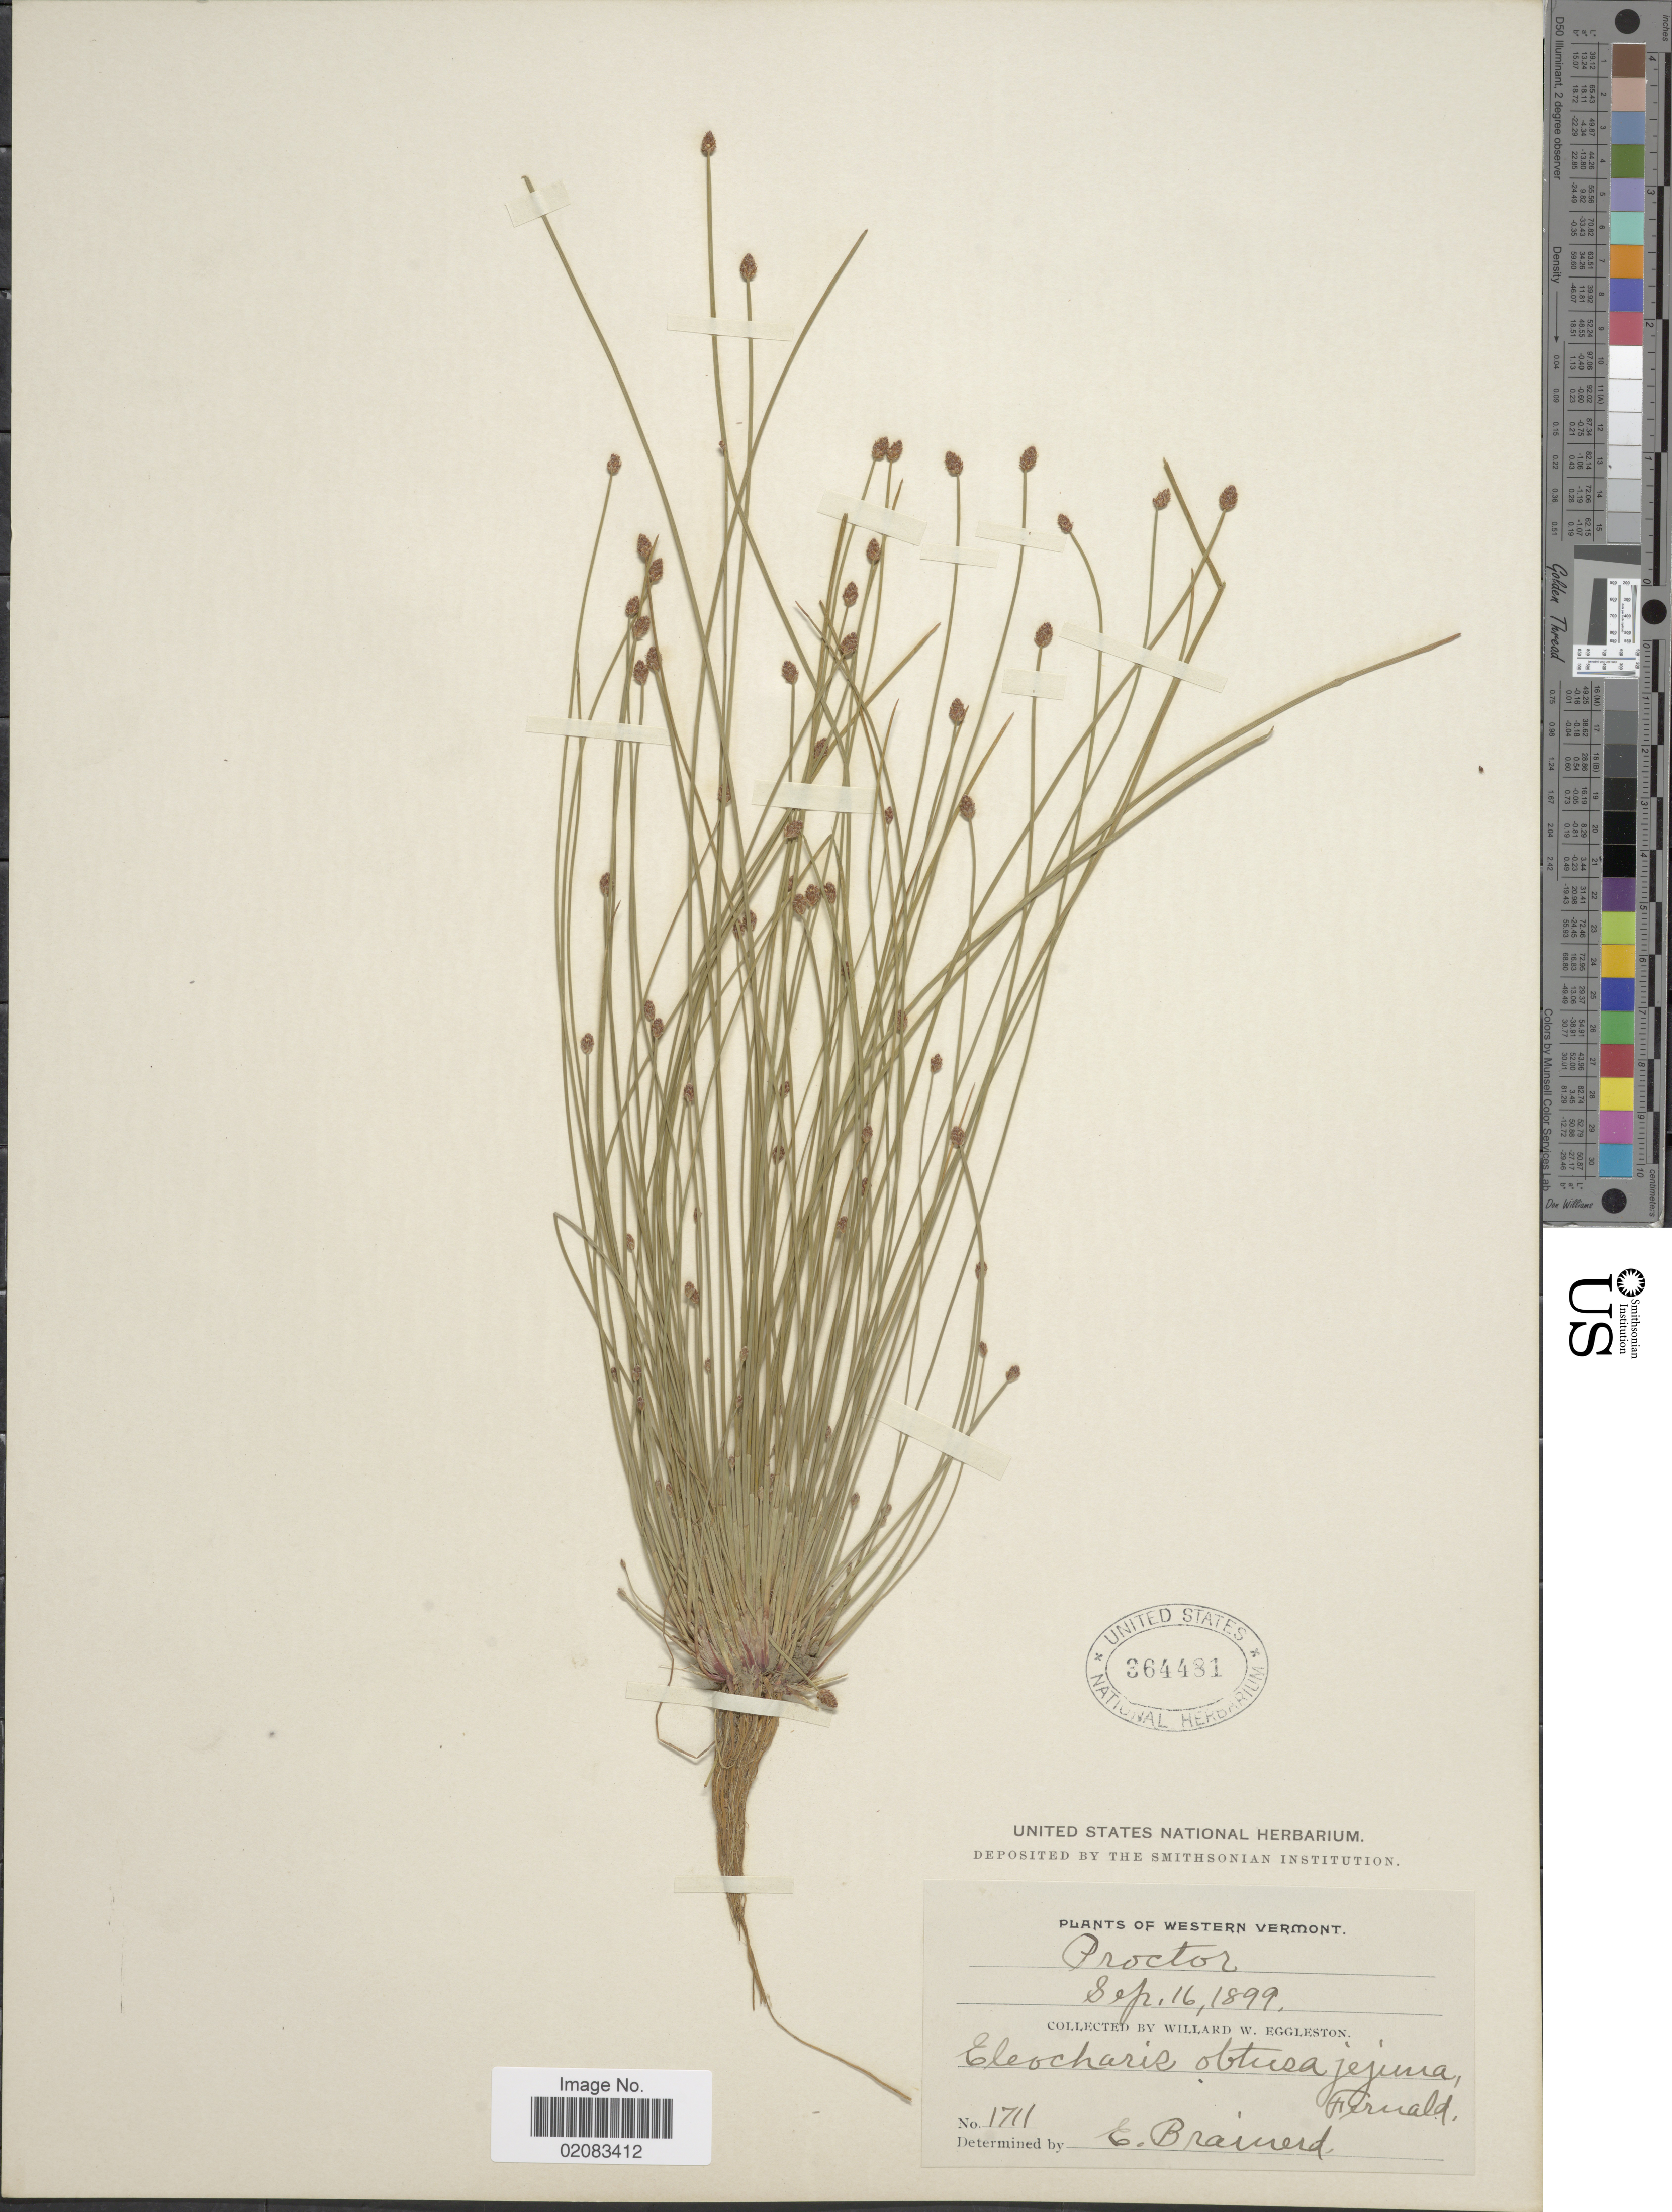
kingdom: Plantae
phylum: Tracheophyta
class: Liliopsida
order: Poales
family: Cyperaceae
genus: Eleocharis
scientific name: Eleocharis obtusa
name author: (Willd.) Schult.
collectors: W. W. Eggleston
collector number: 1711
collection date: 1899-09-16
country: United States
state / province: Vermont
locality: Western Vermont, Proctor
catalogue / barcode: US 364481